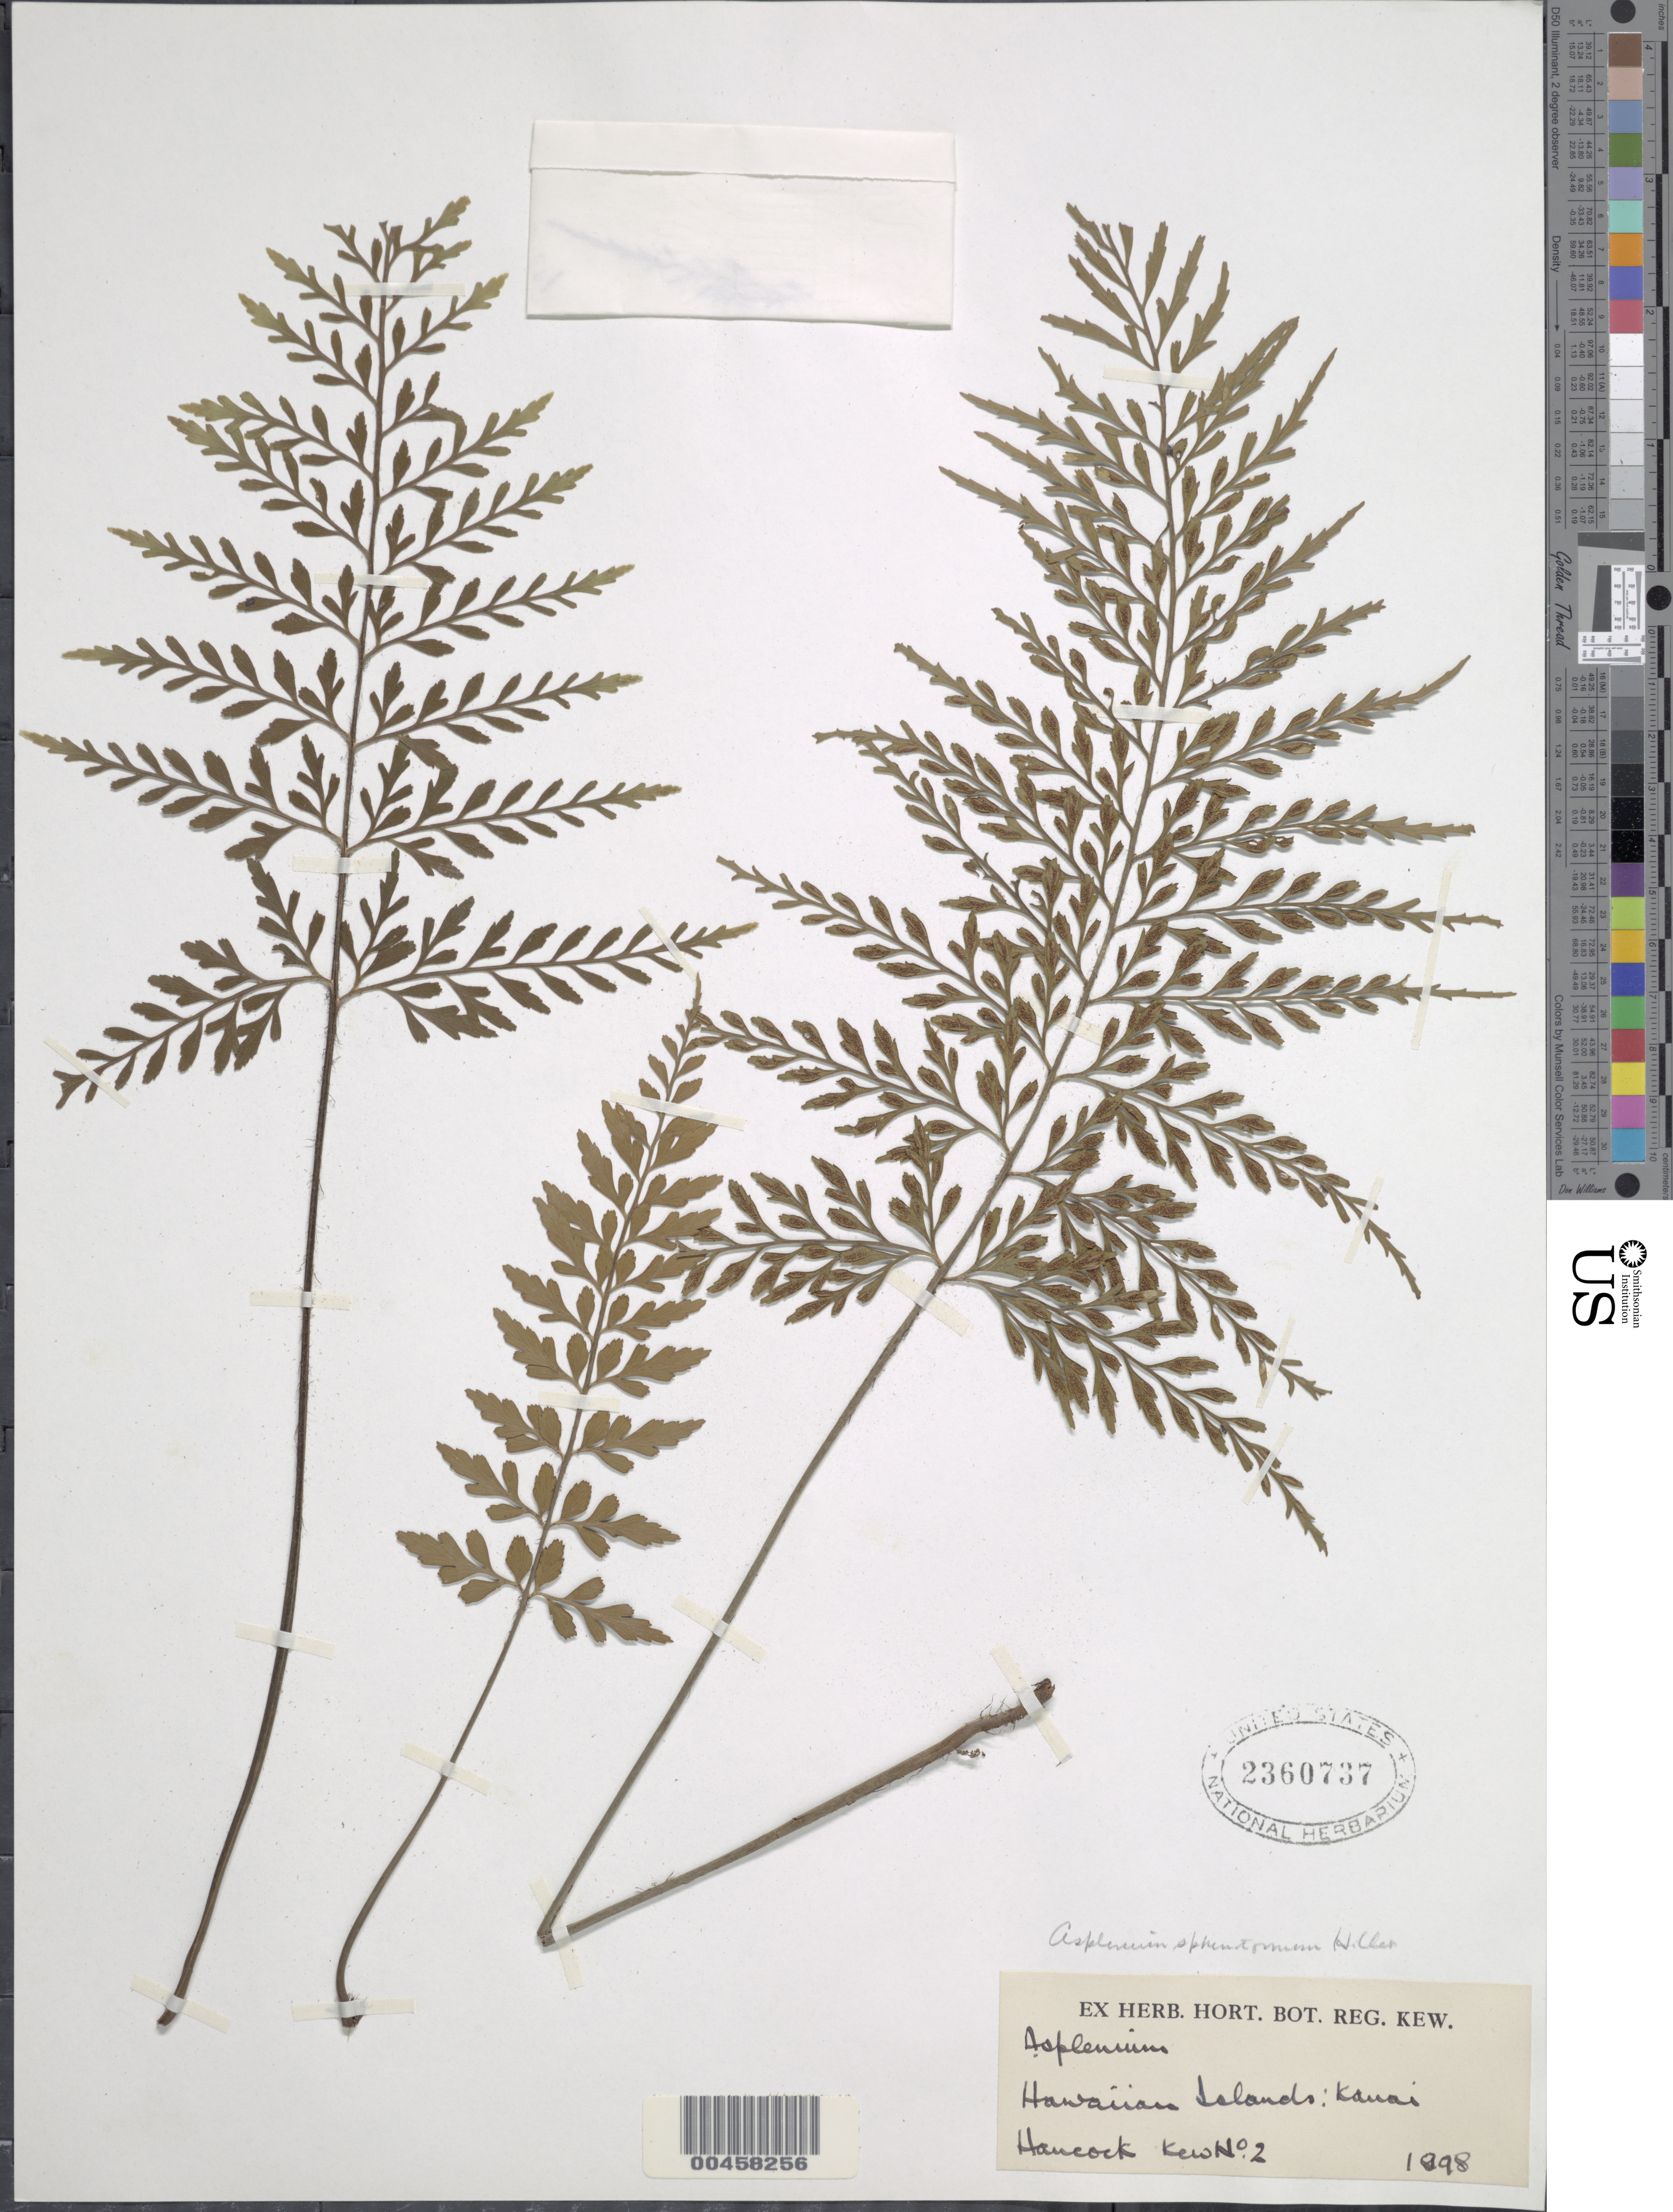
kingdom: Plantae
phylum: Tracheophyta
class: Polypodiopsida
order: Polypodiales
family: Aspleniaceae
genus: Asplenium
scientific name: Asplenium sphenotomum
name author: Hillebr.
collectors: Hancock, --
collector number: Kew No. 2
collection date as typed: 1898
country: United States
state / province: Hawaii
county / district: Kauai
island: Kaua'i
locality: Hawaiian Islands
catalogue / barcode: US 2360737